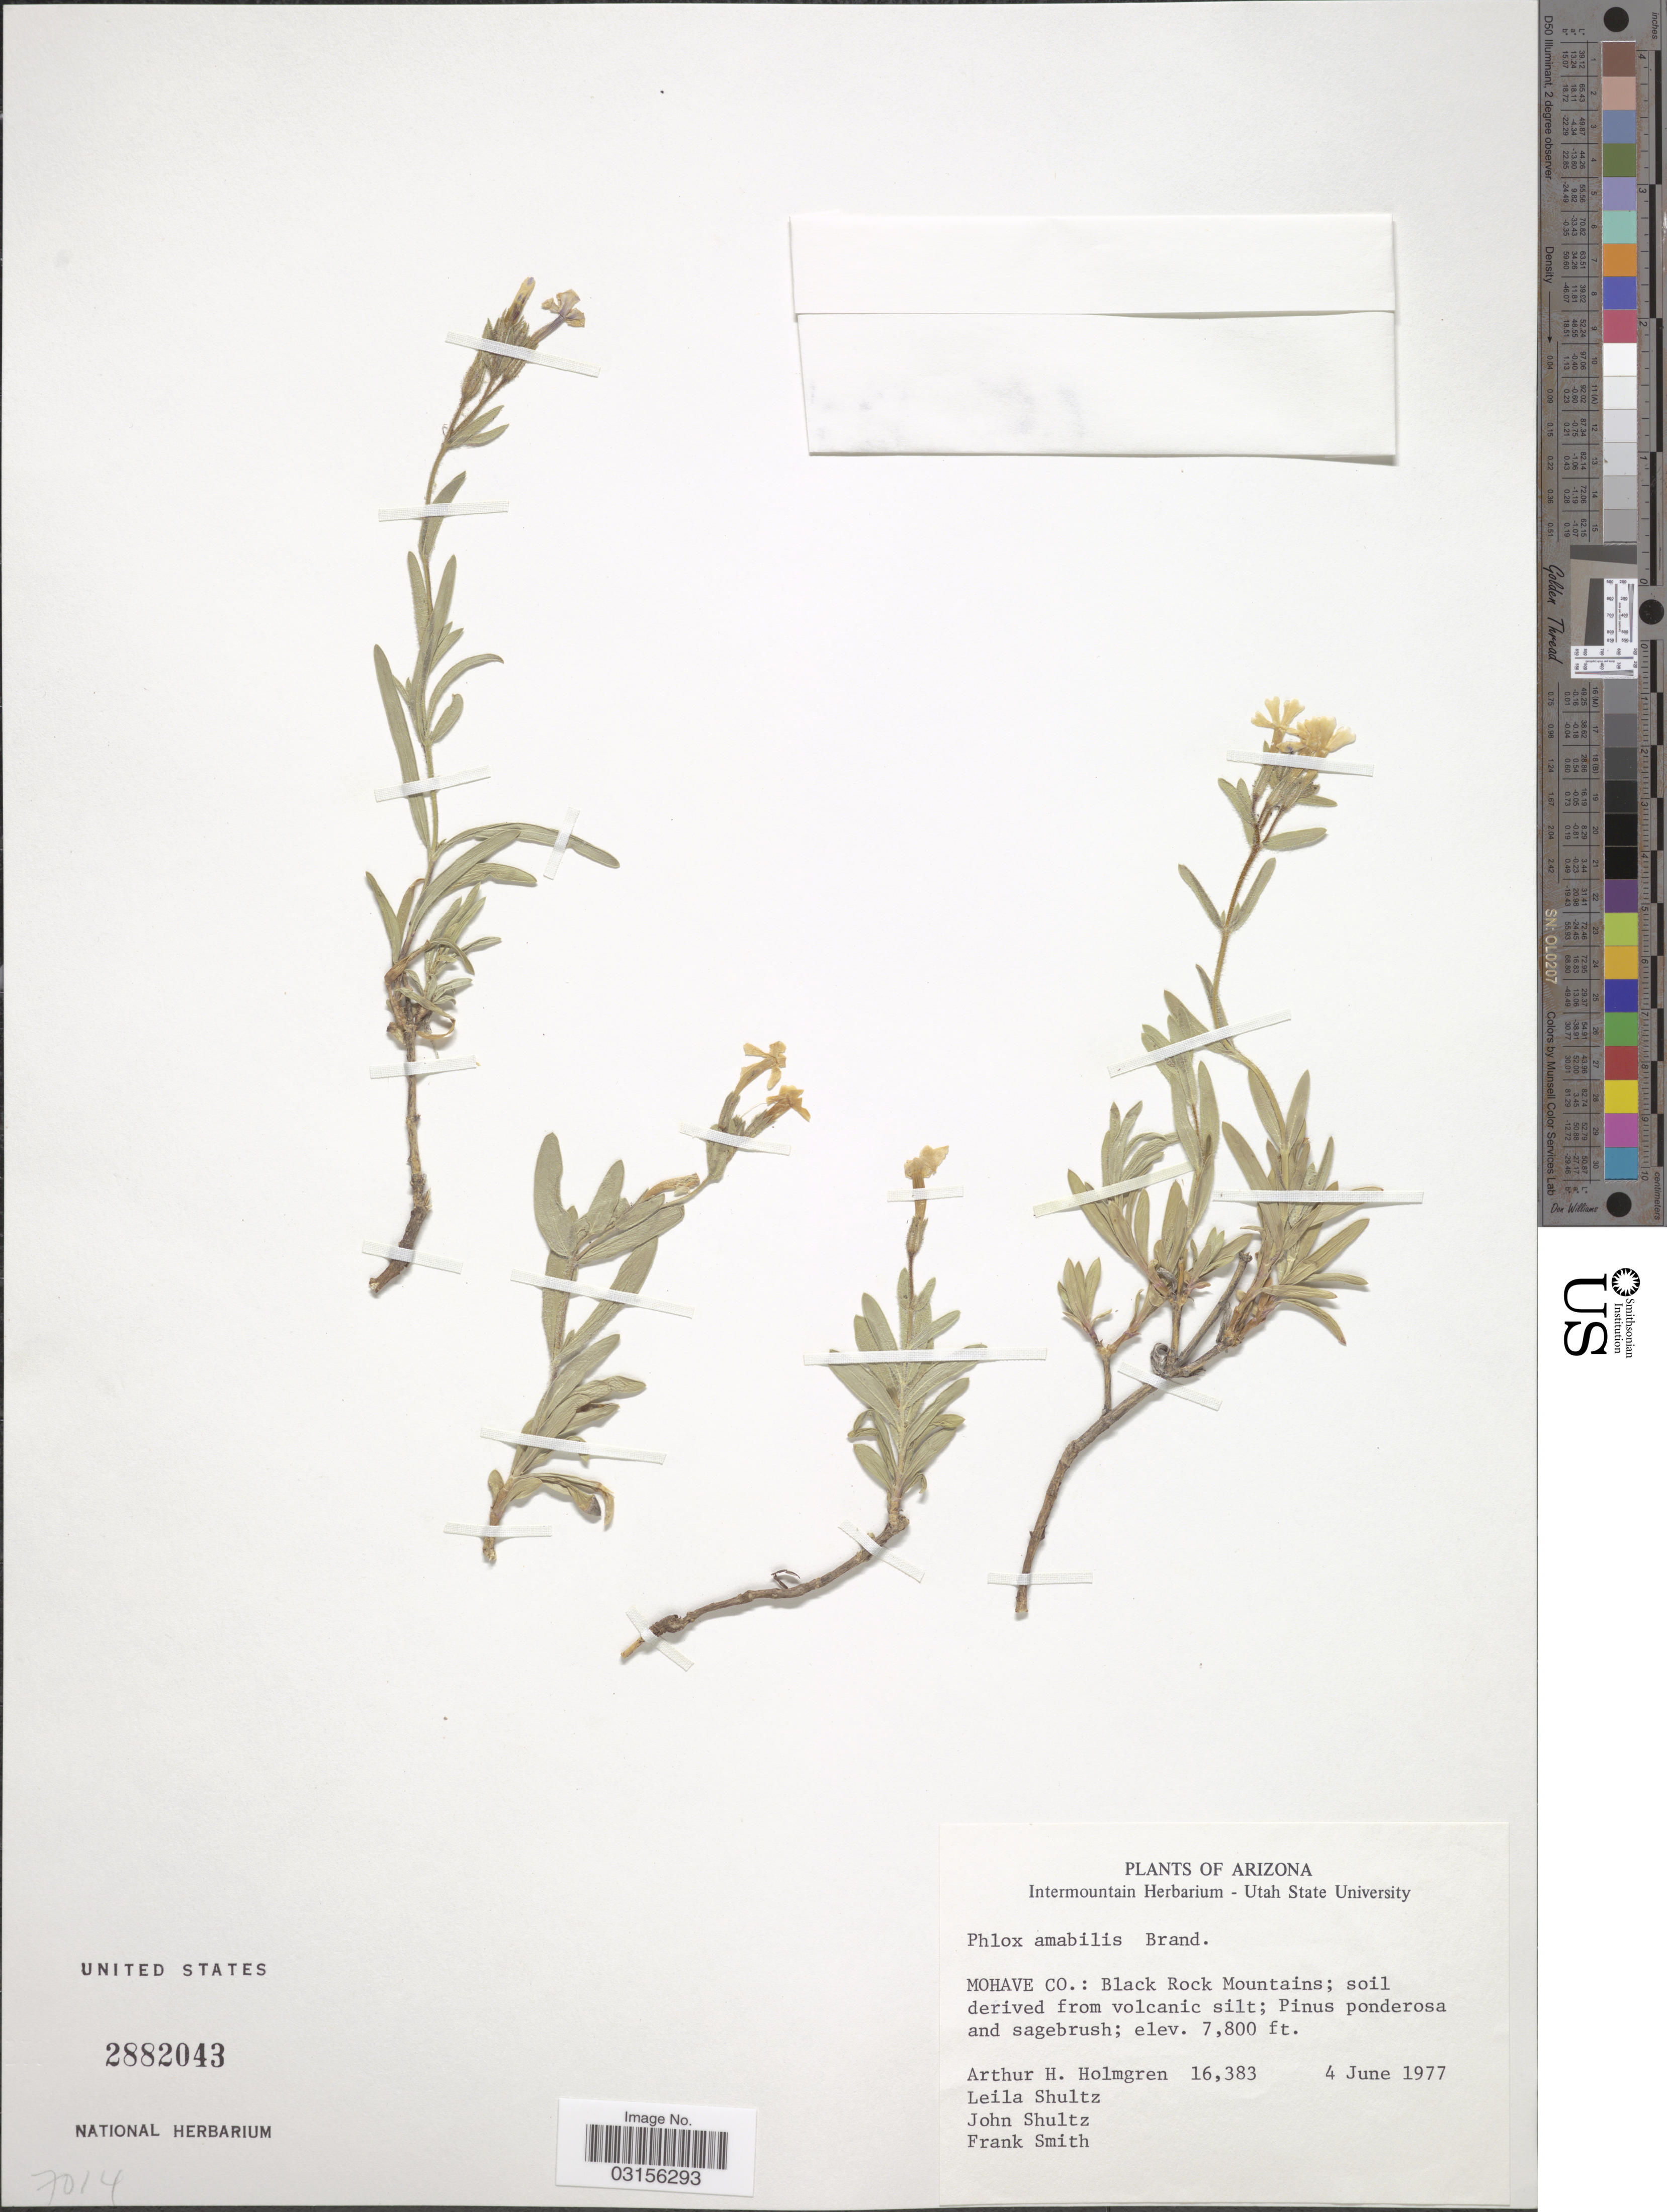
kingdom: Plantae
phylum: Tracheophyta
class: Magnoliopsida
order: Ericales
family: Polemoniaceae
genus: Phlox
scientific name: Phlox amabilis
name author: Brand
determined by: Mayfield, M. H.; Ferguson, C. J.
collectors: A. H. Holmgren, L. Shultz, J. Shultz & F. Smith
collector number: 16383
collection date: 1977-06-04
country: United States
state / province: Arizona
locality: Mohave Co.: Black Rock Mountains.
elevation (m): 2377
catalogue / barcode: US 2882043